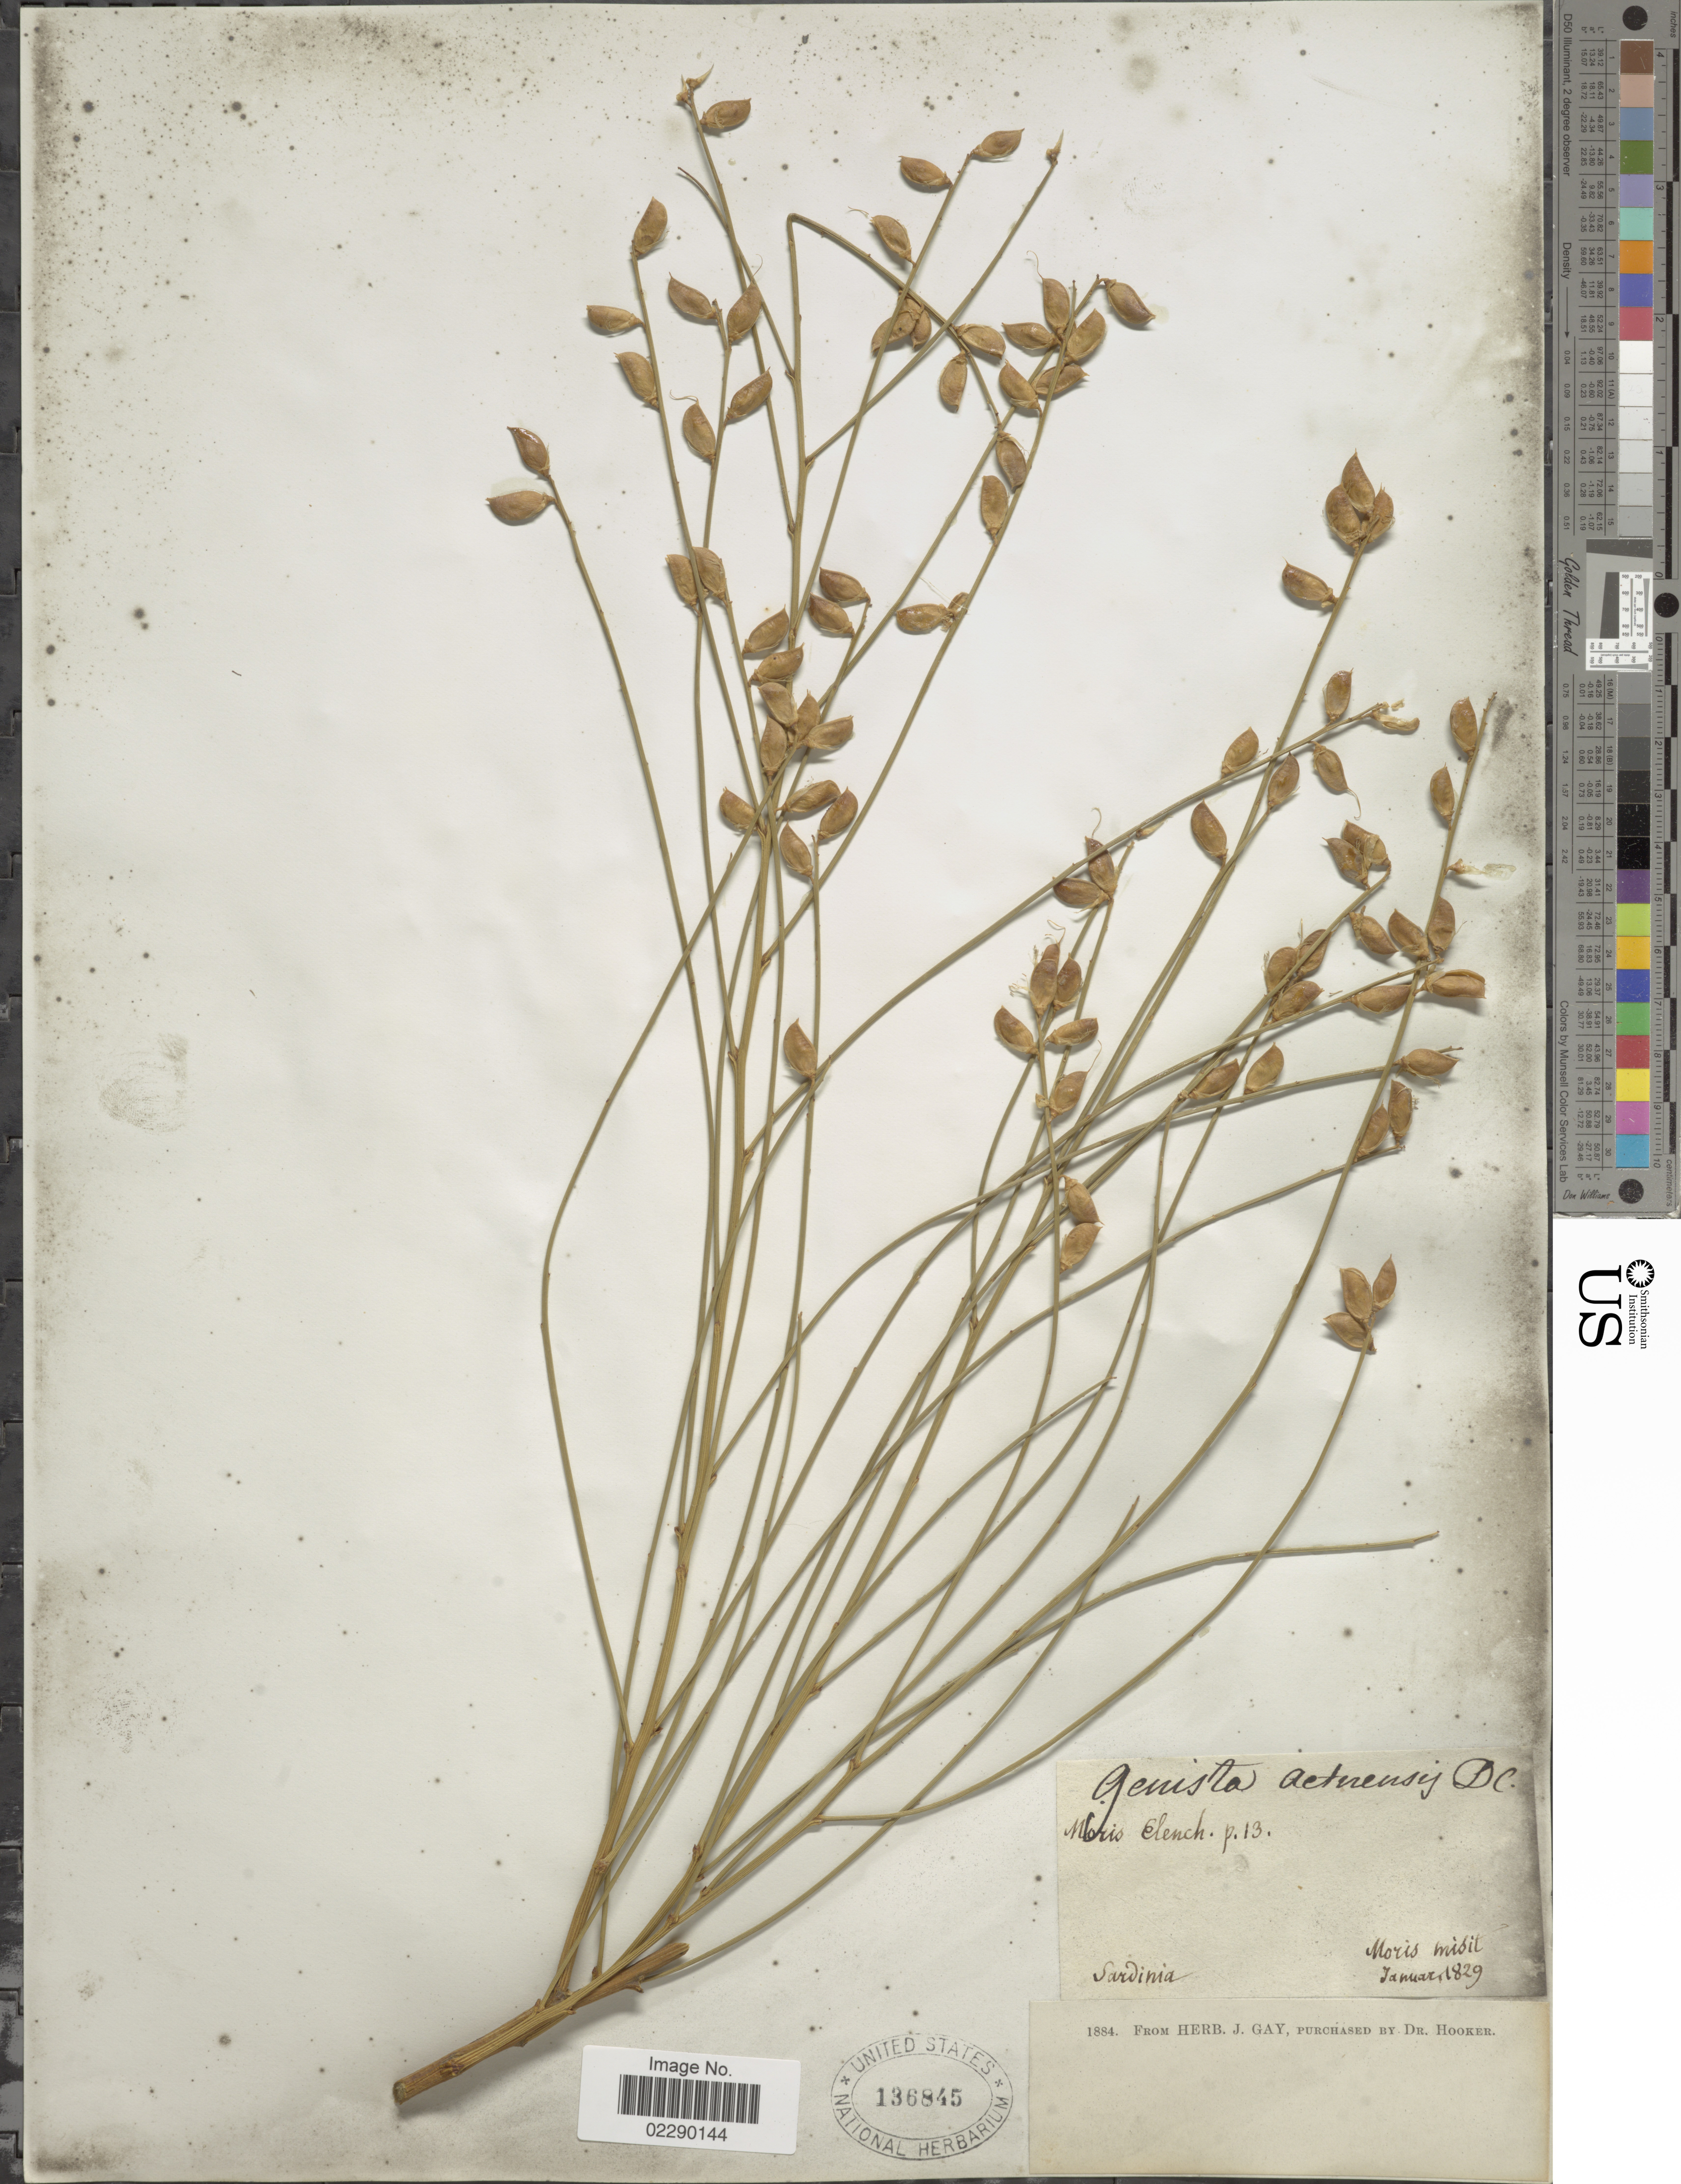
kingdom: Plantae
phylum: Tracheophyta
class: Magnoliopsida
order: Fabales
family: Fabaceae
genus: Genista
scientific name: Genista aetnensis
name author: (Biv.) DC.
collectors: -. Moris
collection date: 1829-01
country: Italy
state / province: Sardegna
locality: Sardinia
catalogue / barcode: US 136845